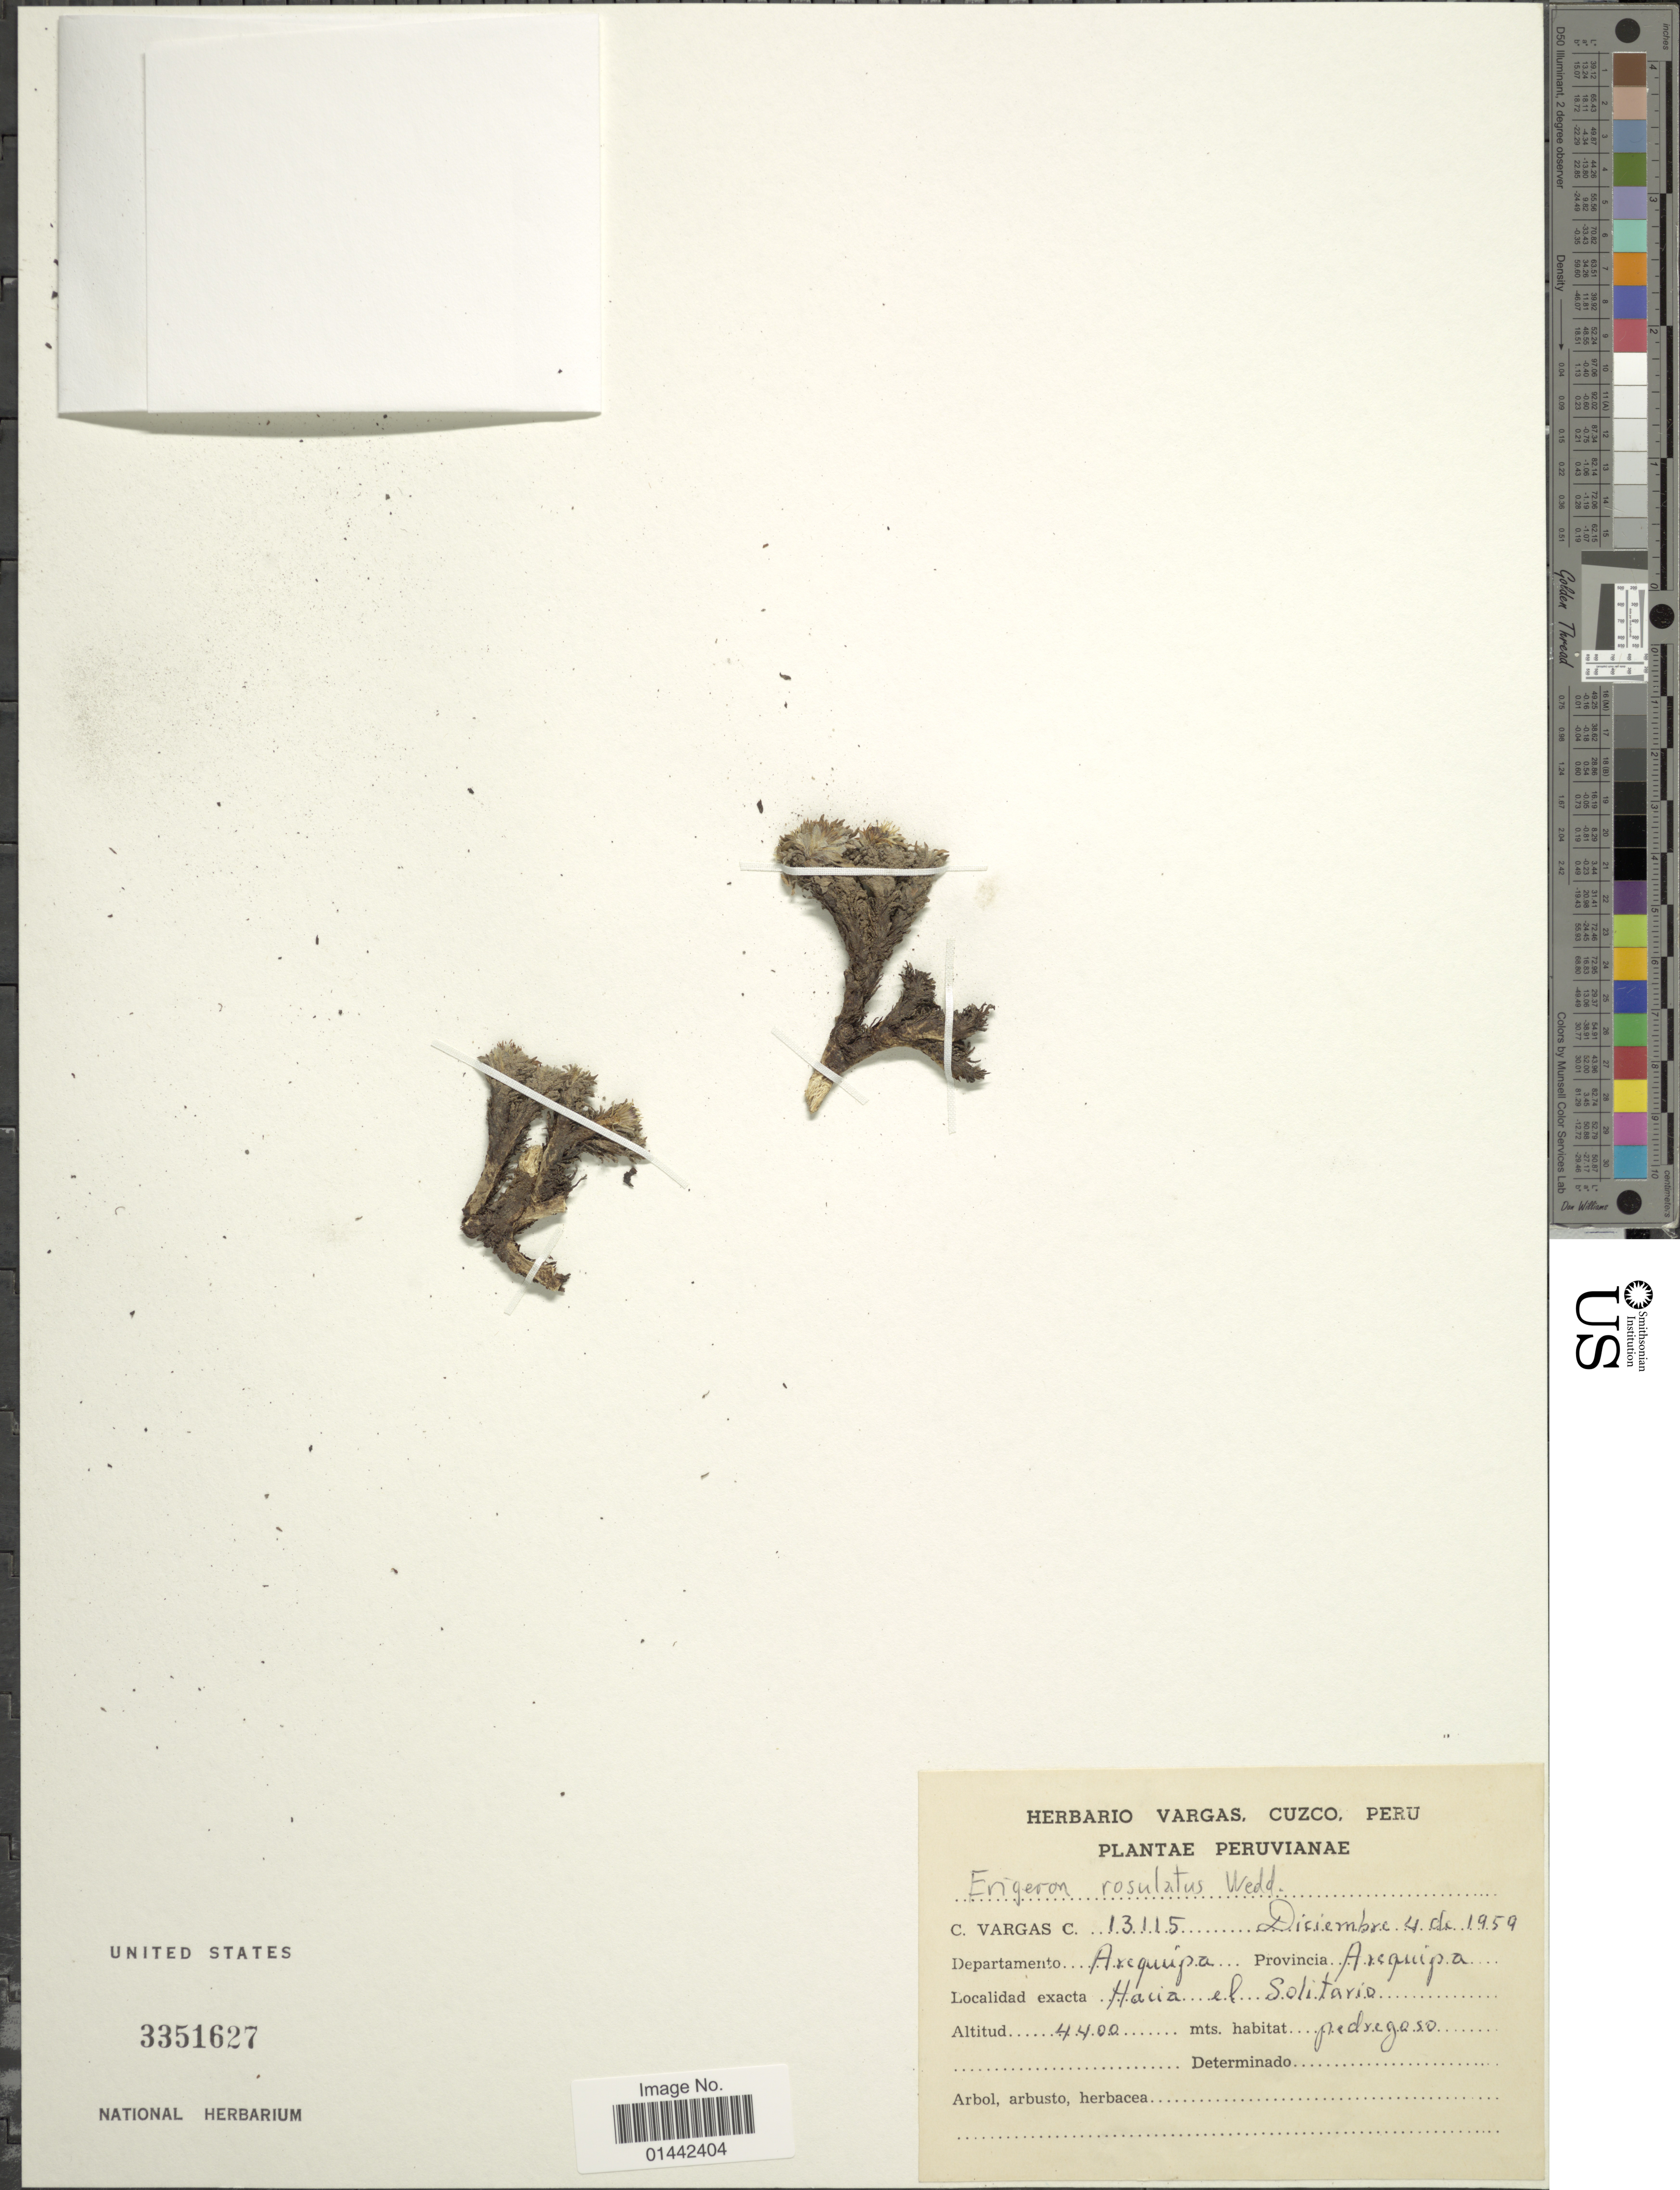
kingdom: Plantae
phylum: Tracheophyta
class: Magnoliopsida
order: Asterales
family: Asteraceae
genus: Erigeron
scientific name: Erigeron rosulatus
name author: Wedd.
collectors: C. Vargas Calderón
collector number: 13115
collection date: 1959-12-04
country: Peru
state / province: Arequipa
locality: Departamento Arequipa, hacia el Solitario.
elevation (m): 4400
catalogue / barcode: US 3351627